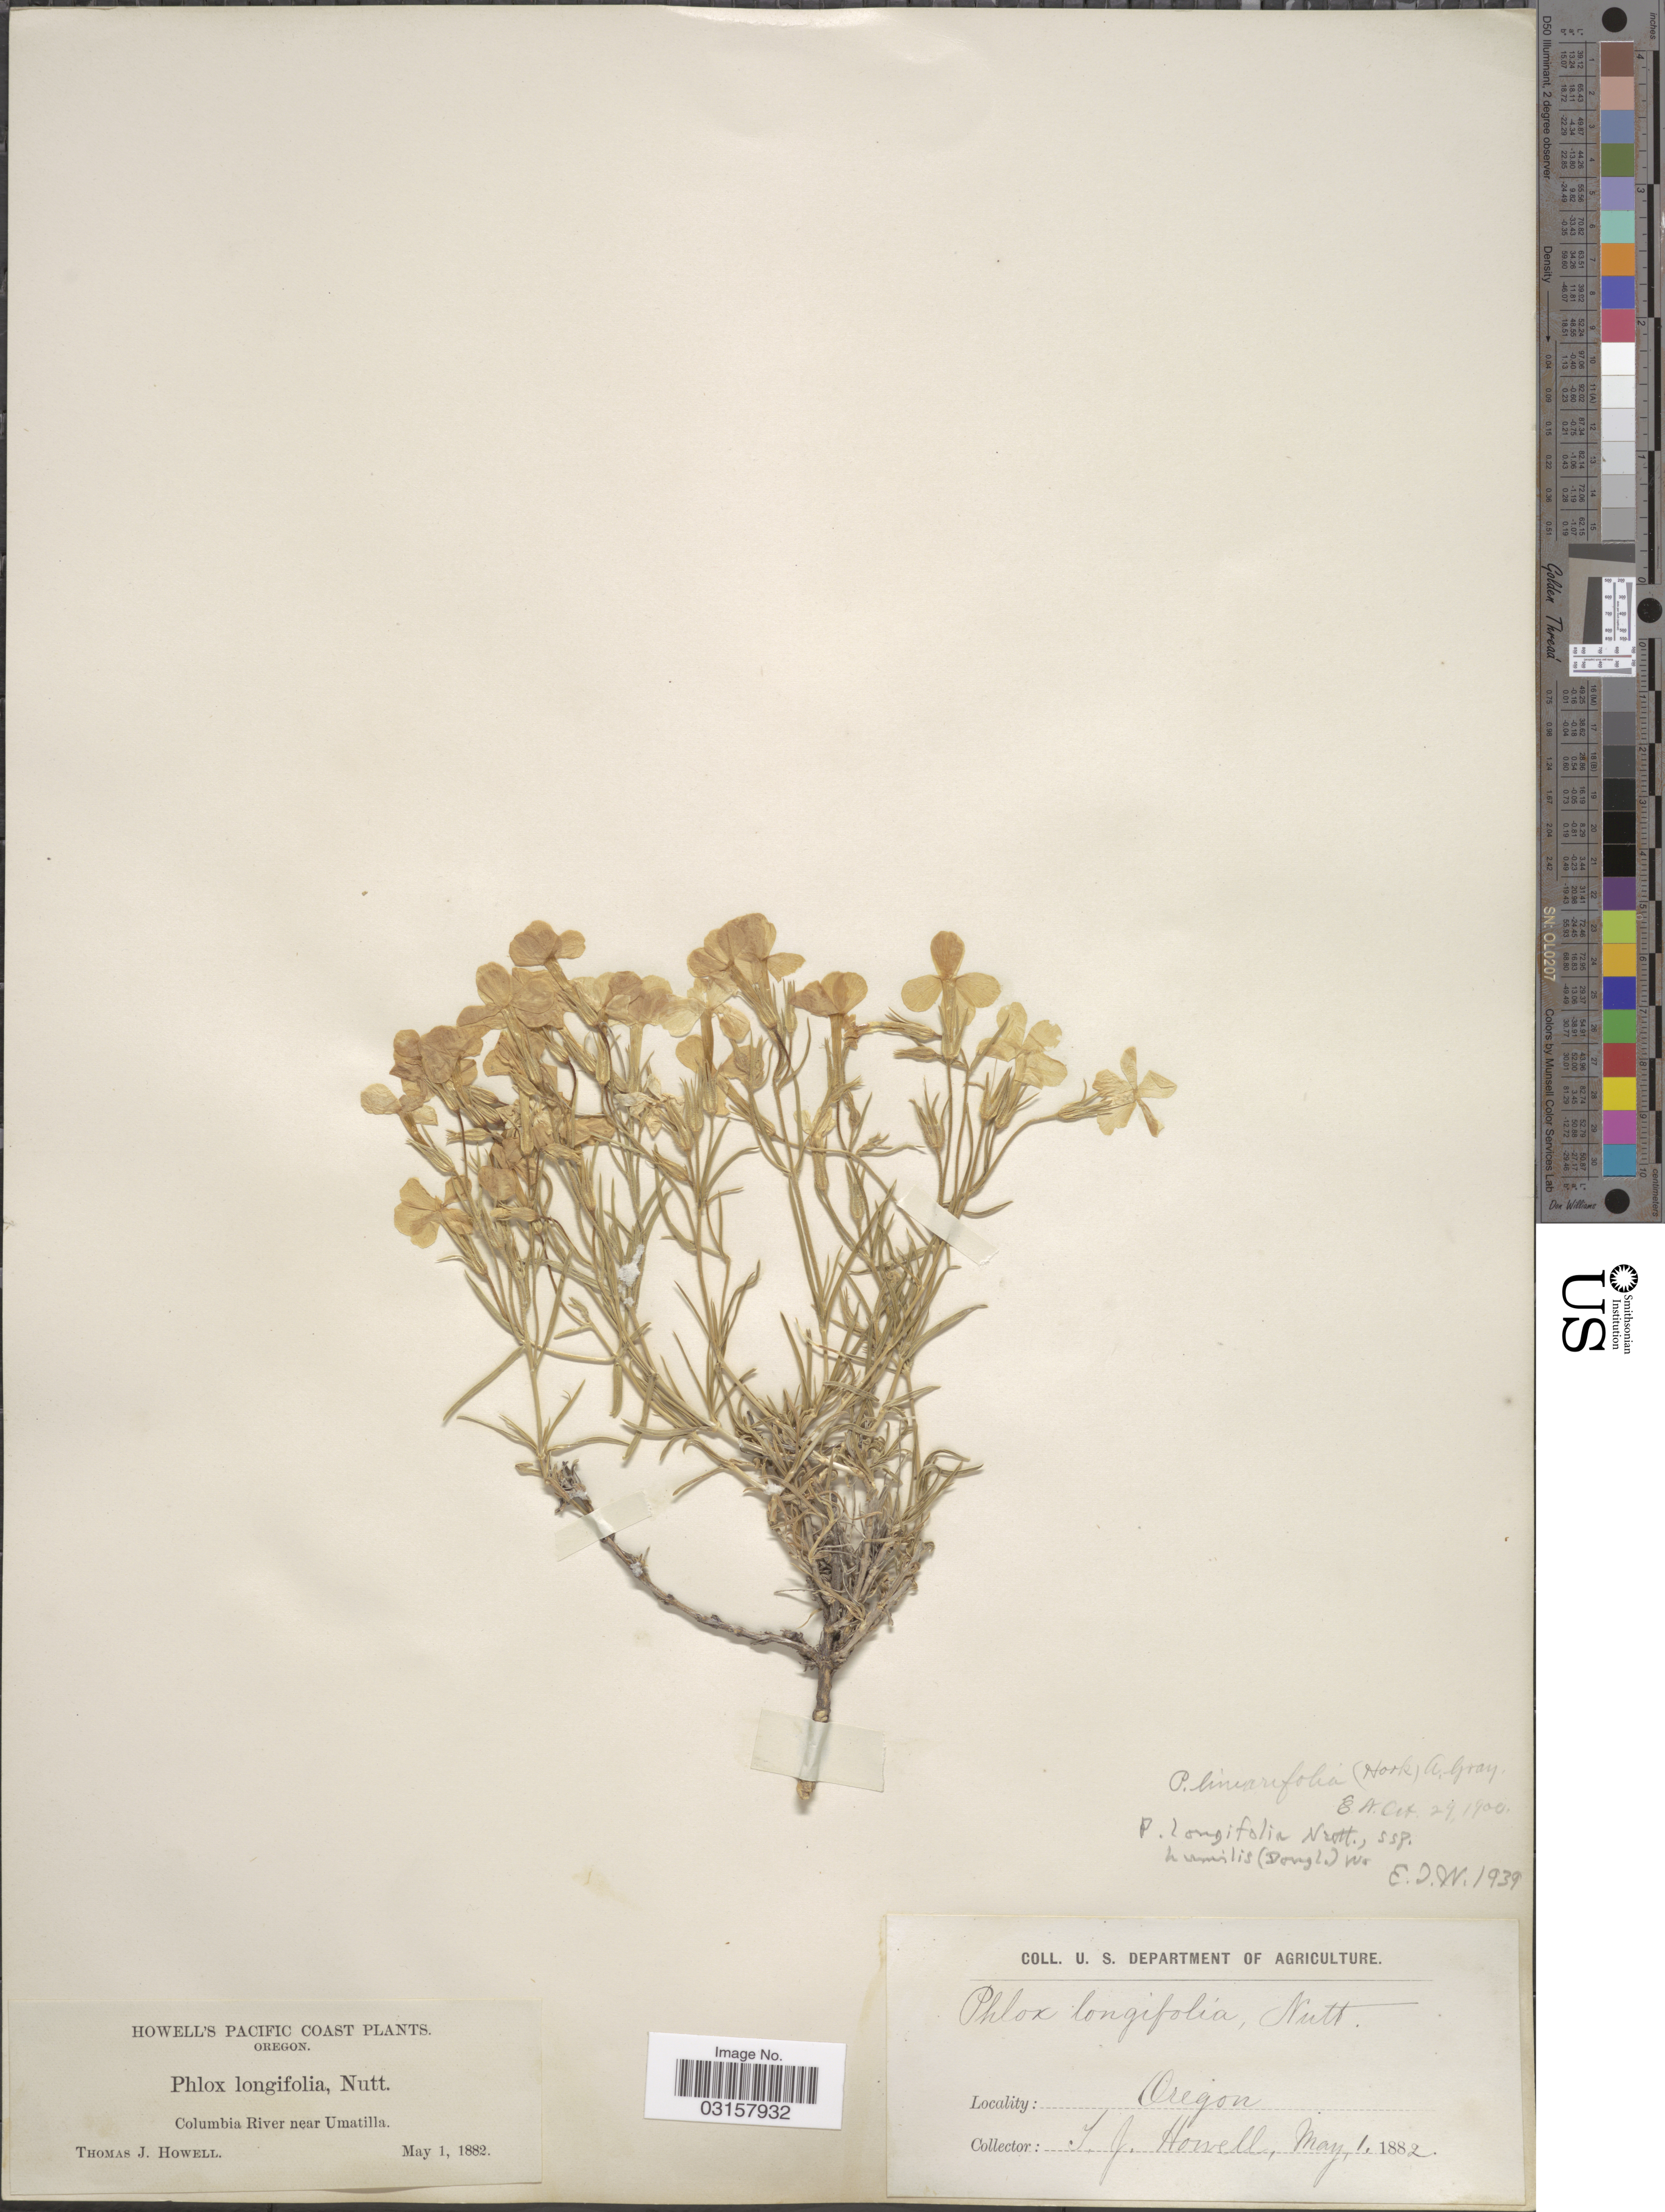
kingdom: Plantae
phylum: Tracheophyta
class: Magnoliopsida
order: Ericales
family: Polemoniaceae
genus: Phlox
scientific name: Phlox longifolia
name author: Nutt.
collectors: T. J. Howell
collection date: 1882-05-01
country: United States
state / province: Oregon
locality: Pacific Coast. Columbia River near Umatilla.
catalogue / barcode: US 103168